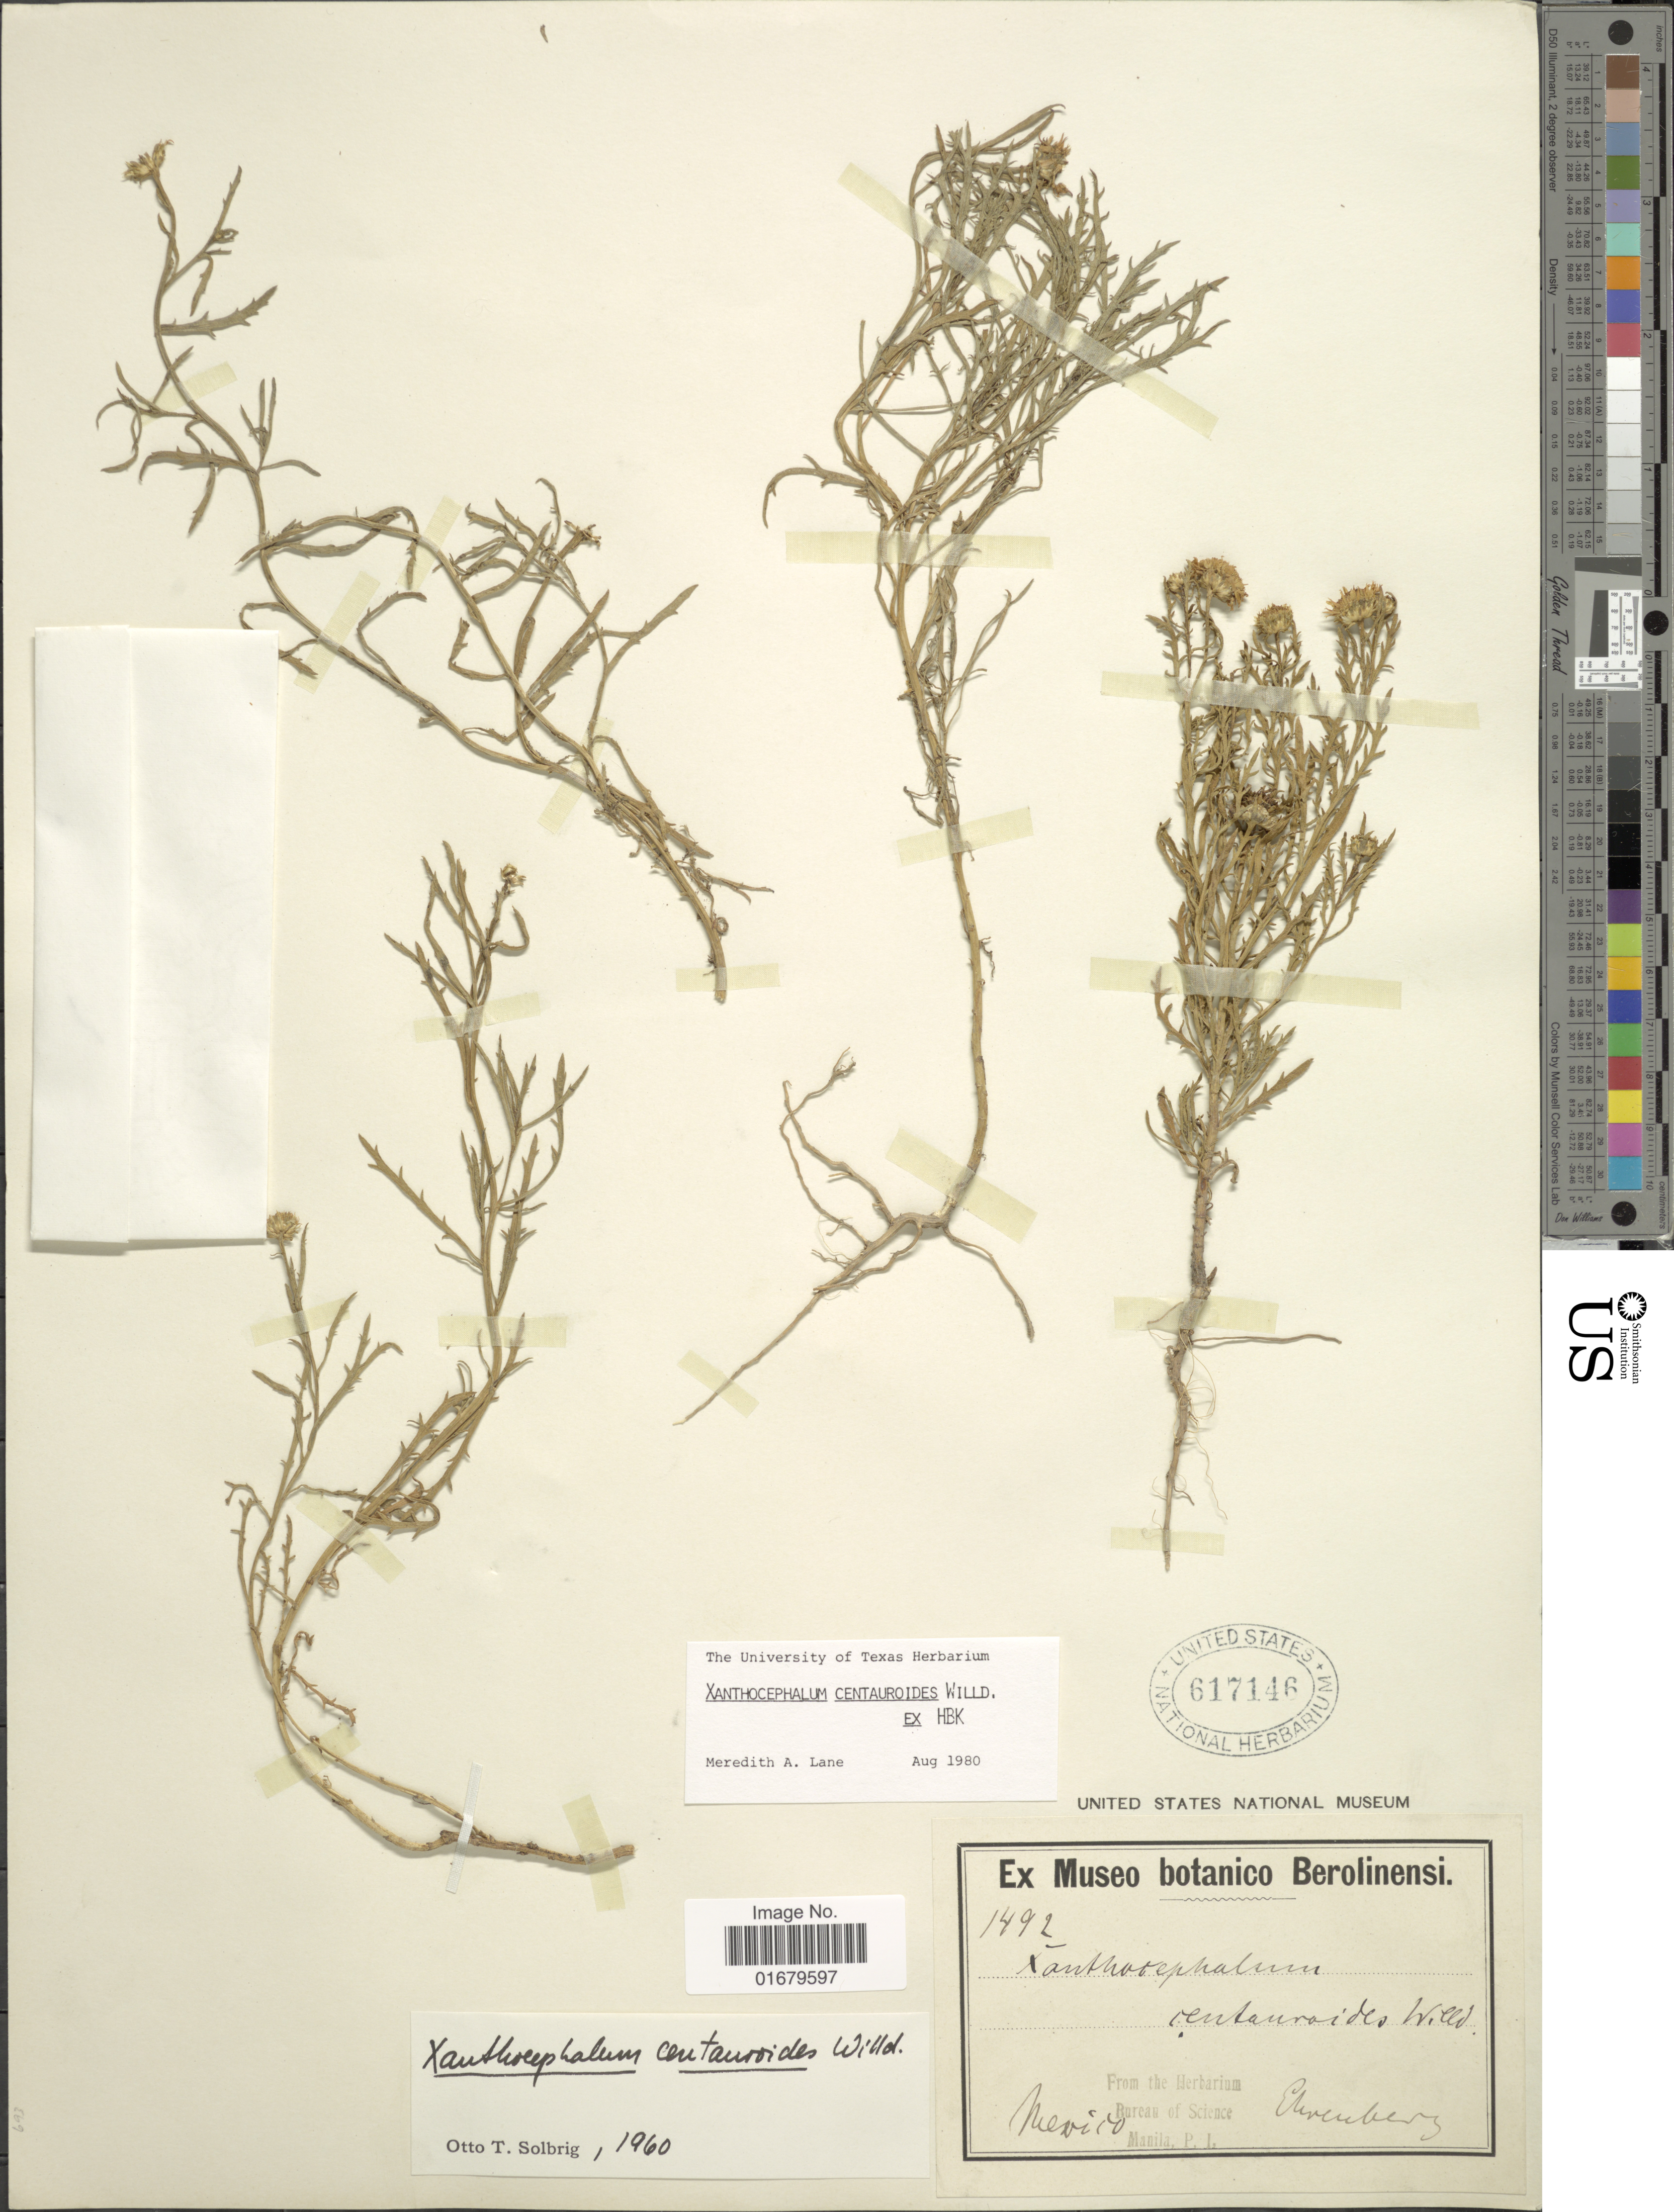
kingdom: Plantae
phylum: Tracheophyta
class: Magnoliopsida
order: Asterales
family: Asteraceae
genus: Xanthocephalum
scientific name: Xanthocephalum centauroides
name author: Willd.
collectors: -. Ehrenberg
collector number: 1492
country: Mexico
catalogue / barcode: US 617146